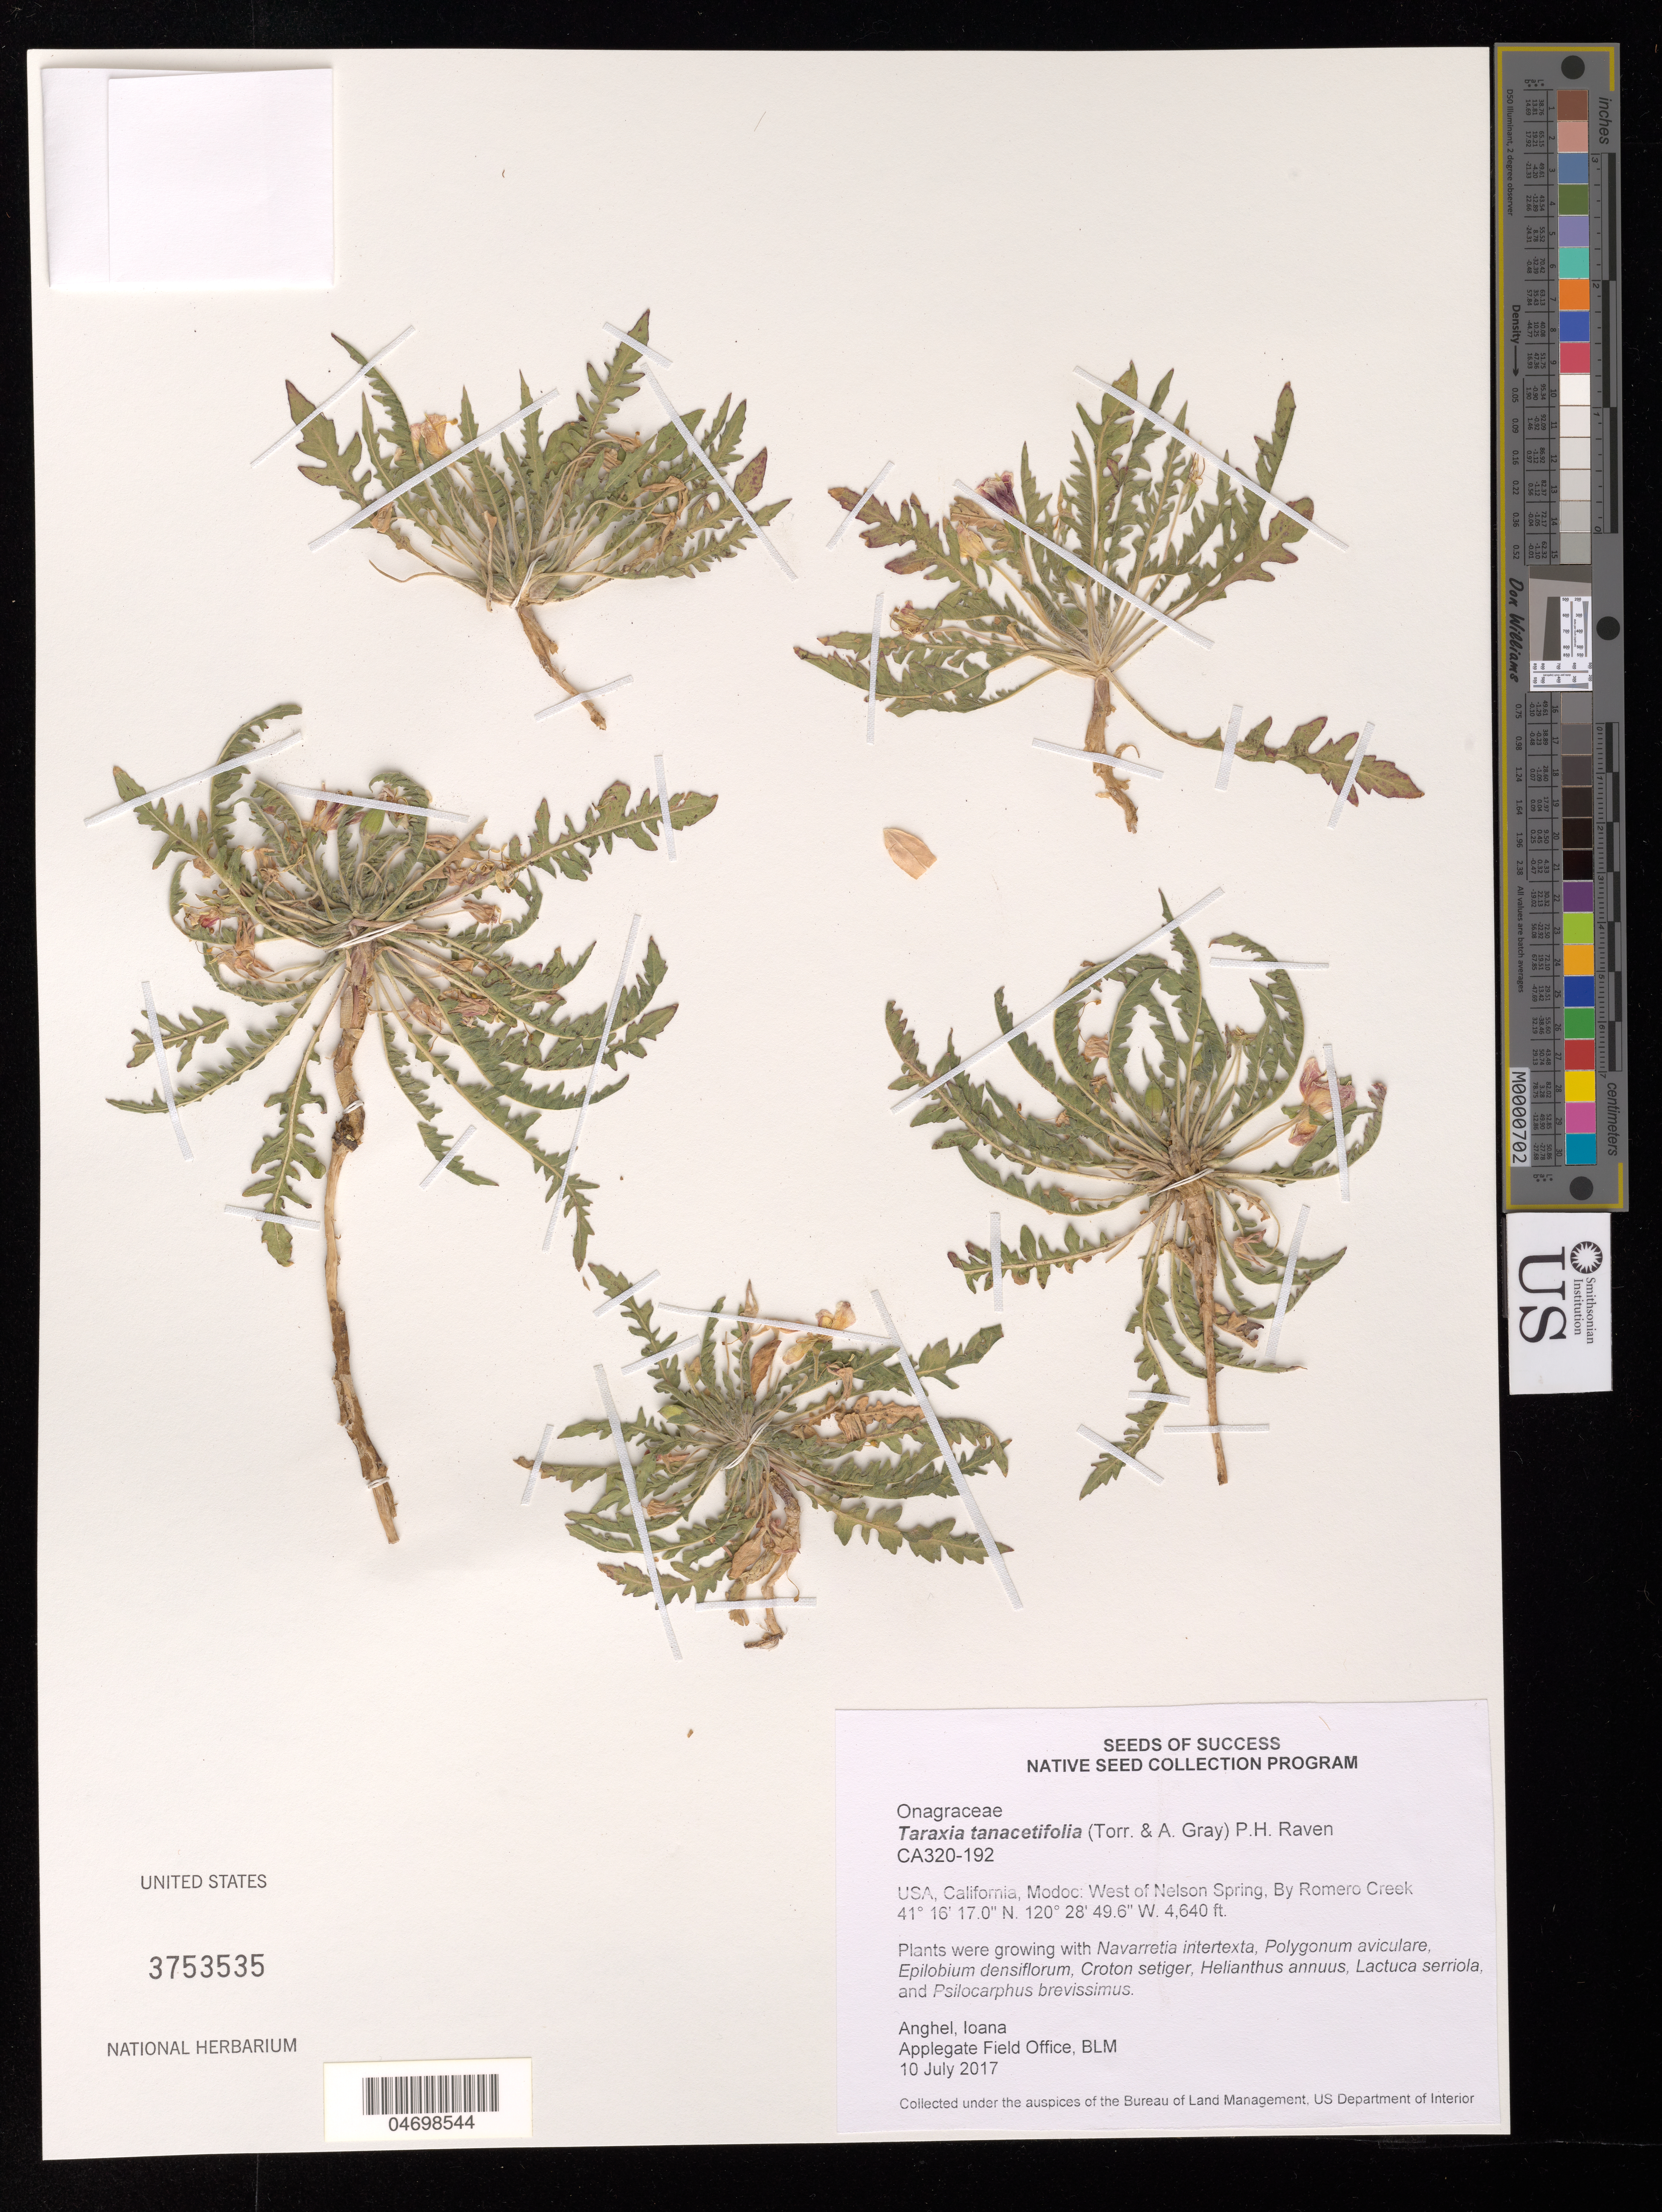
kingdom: Plantae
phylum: Tracheophyta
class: Magnoliopsida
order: Myrtales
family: Onagraceae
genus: Taraxia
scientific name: Taraxia tanacetifolia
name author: (Torr. & A. Gray) Piper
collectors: I. Anghel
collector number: CA320-192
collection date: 2017-07-10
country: United States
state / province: California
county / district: Modoc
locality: W of Nelson, by Romero Creek.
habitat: Vernal pool. WithCroton setiger, Helianthus annuus, Lactuca serriola, etc.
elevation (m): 1414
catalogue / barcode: US 3753535